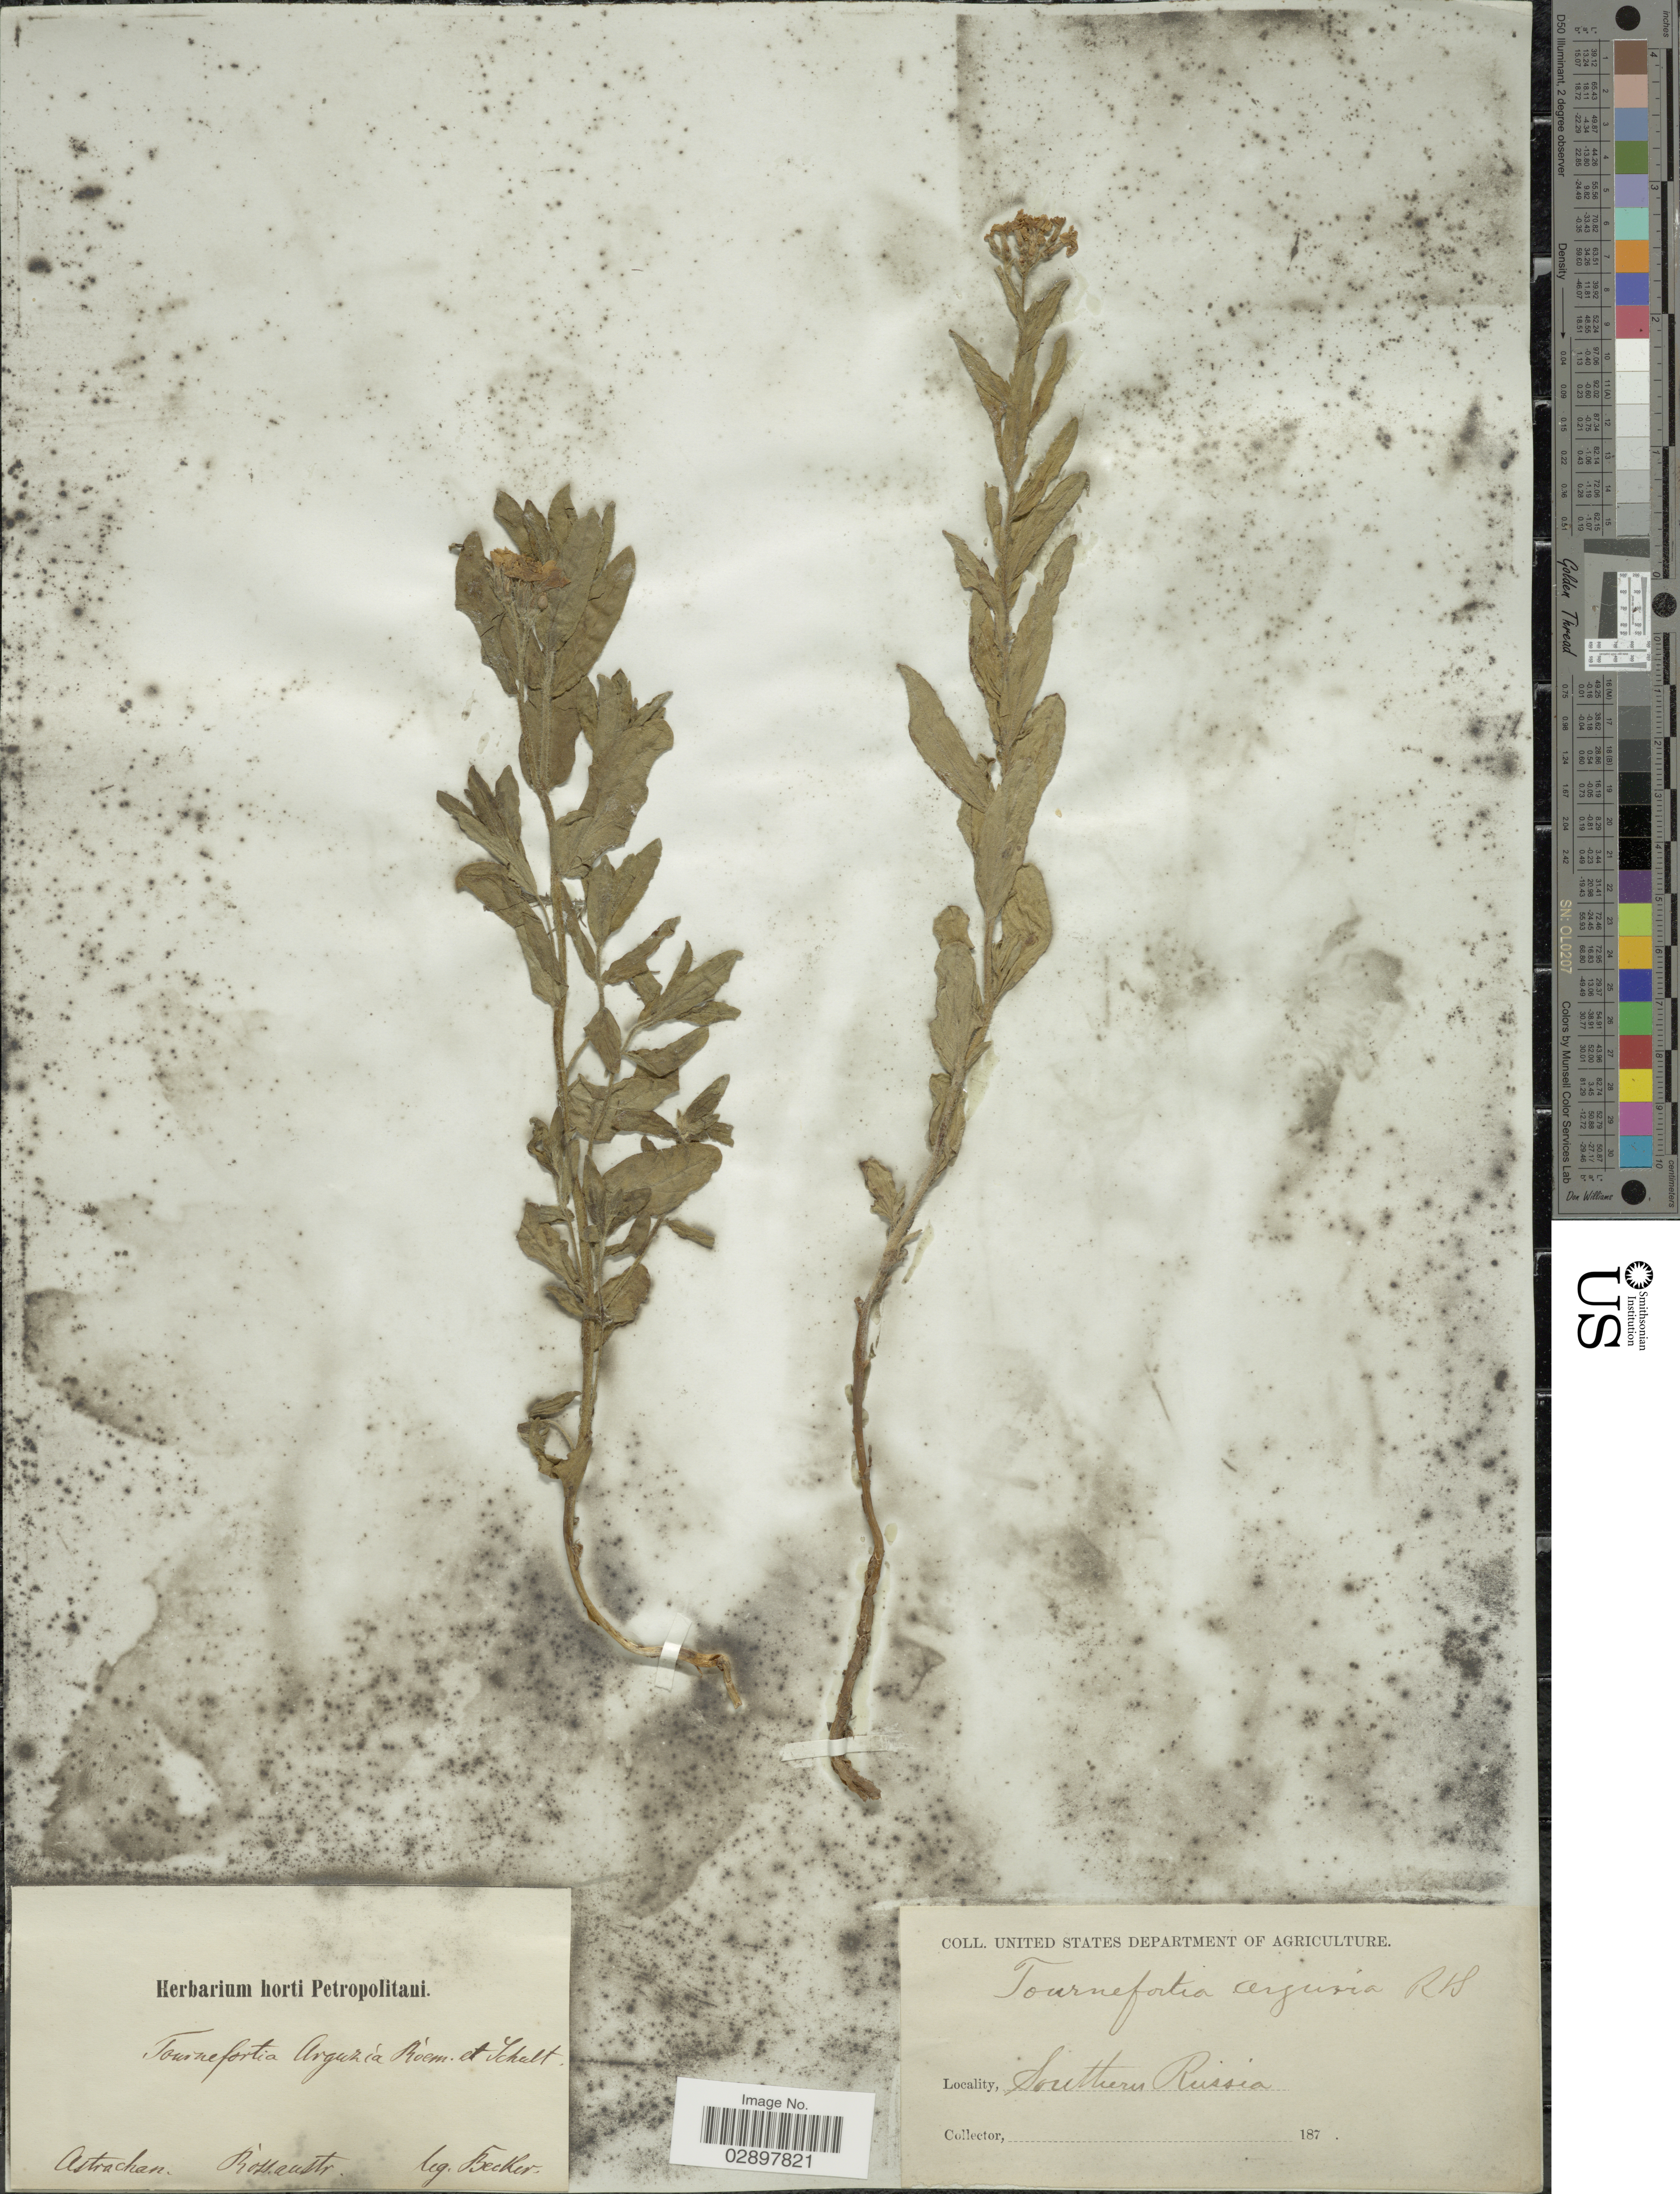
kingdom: Plantae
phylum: Tracheophyta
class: Magnoliopsida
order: Boraginales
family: Heliotropiaceae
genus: Tournefortia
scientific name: Tournefortia arguzia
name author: Roem. & Schult.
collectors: -. Becker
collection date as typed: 187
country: Russian Federation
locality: Astrachan, Ross. austr. Southern Russia.